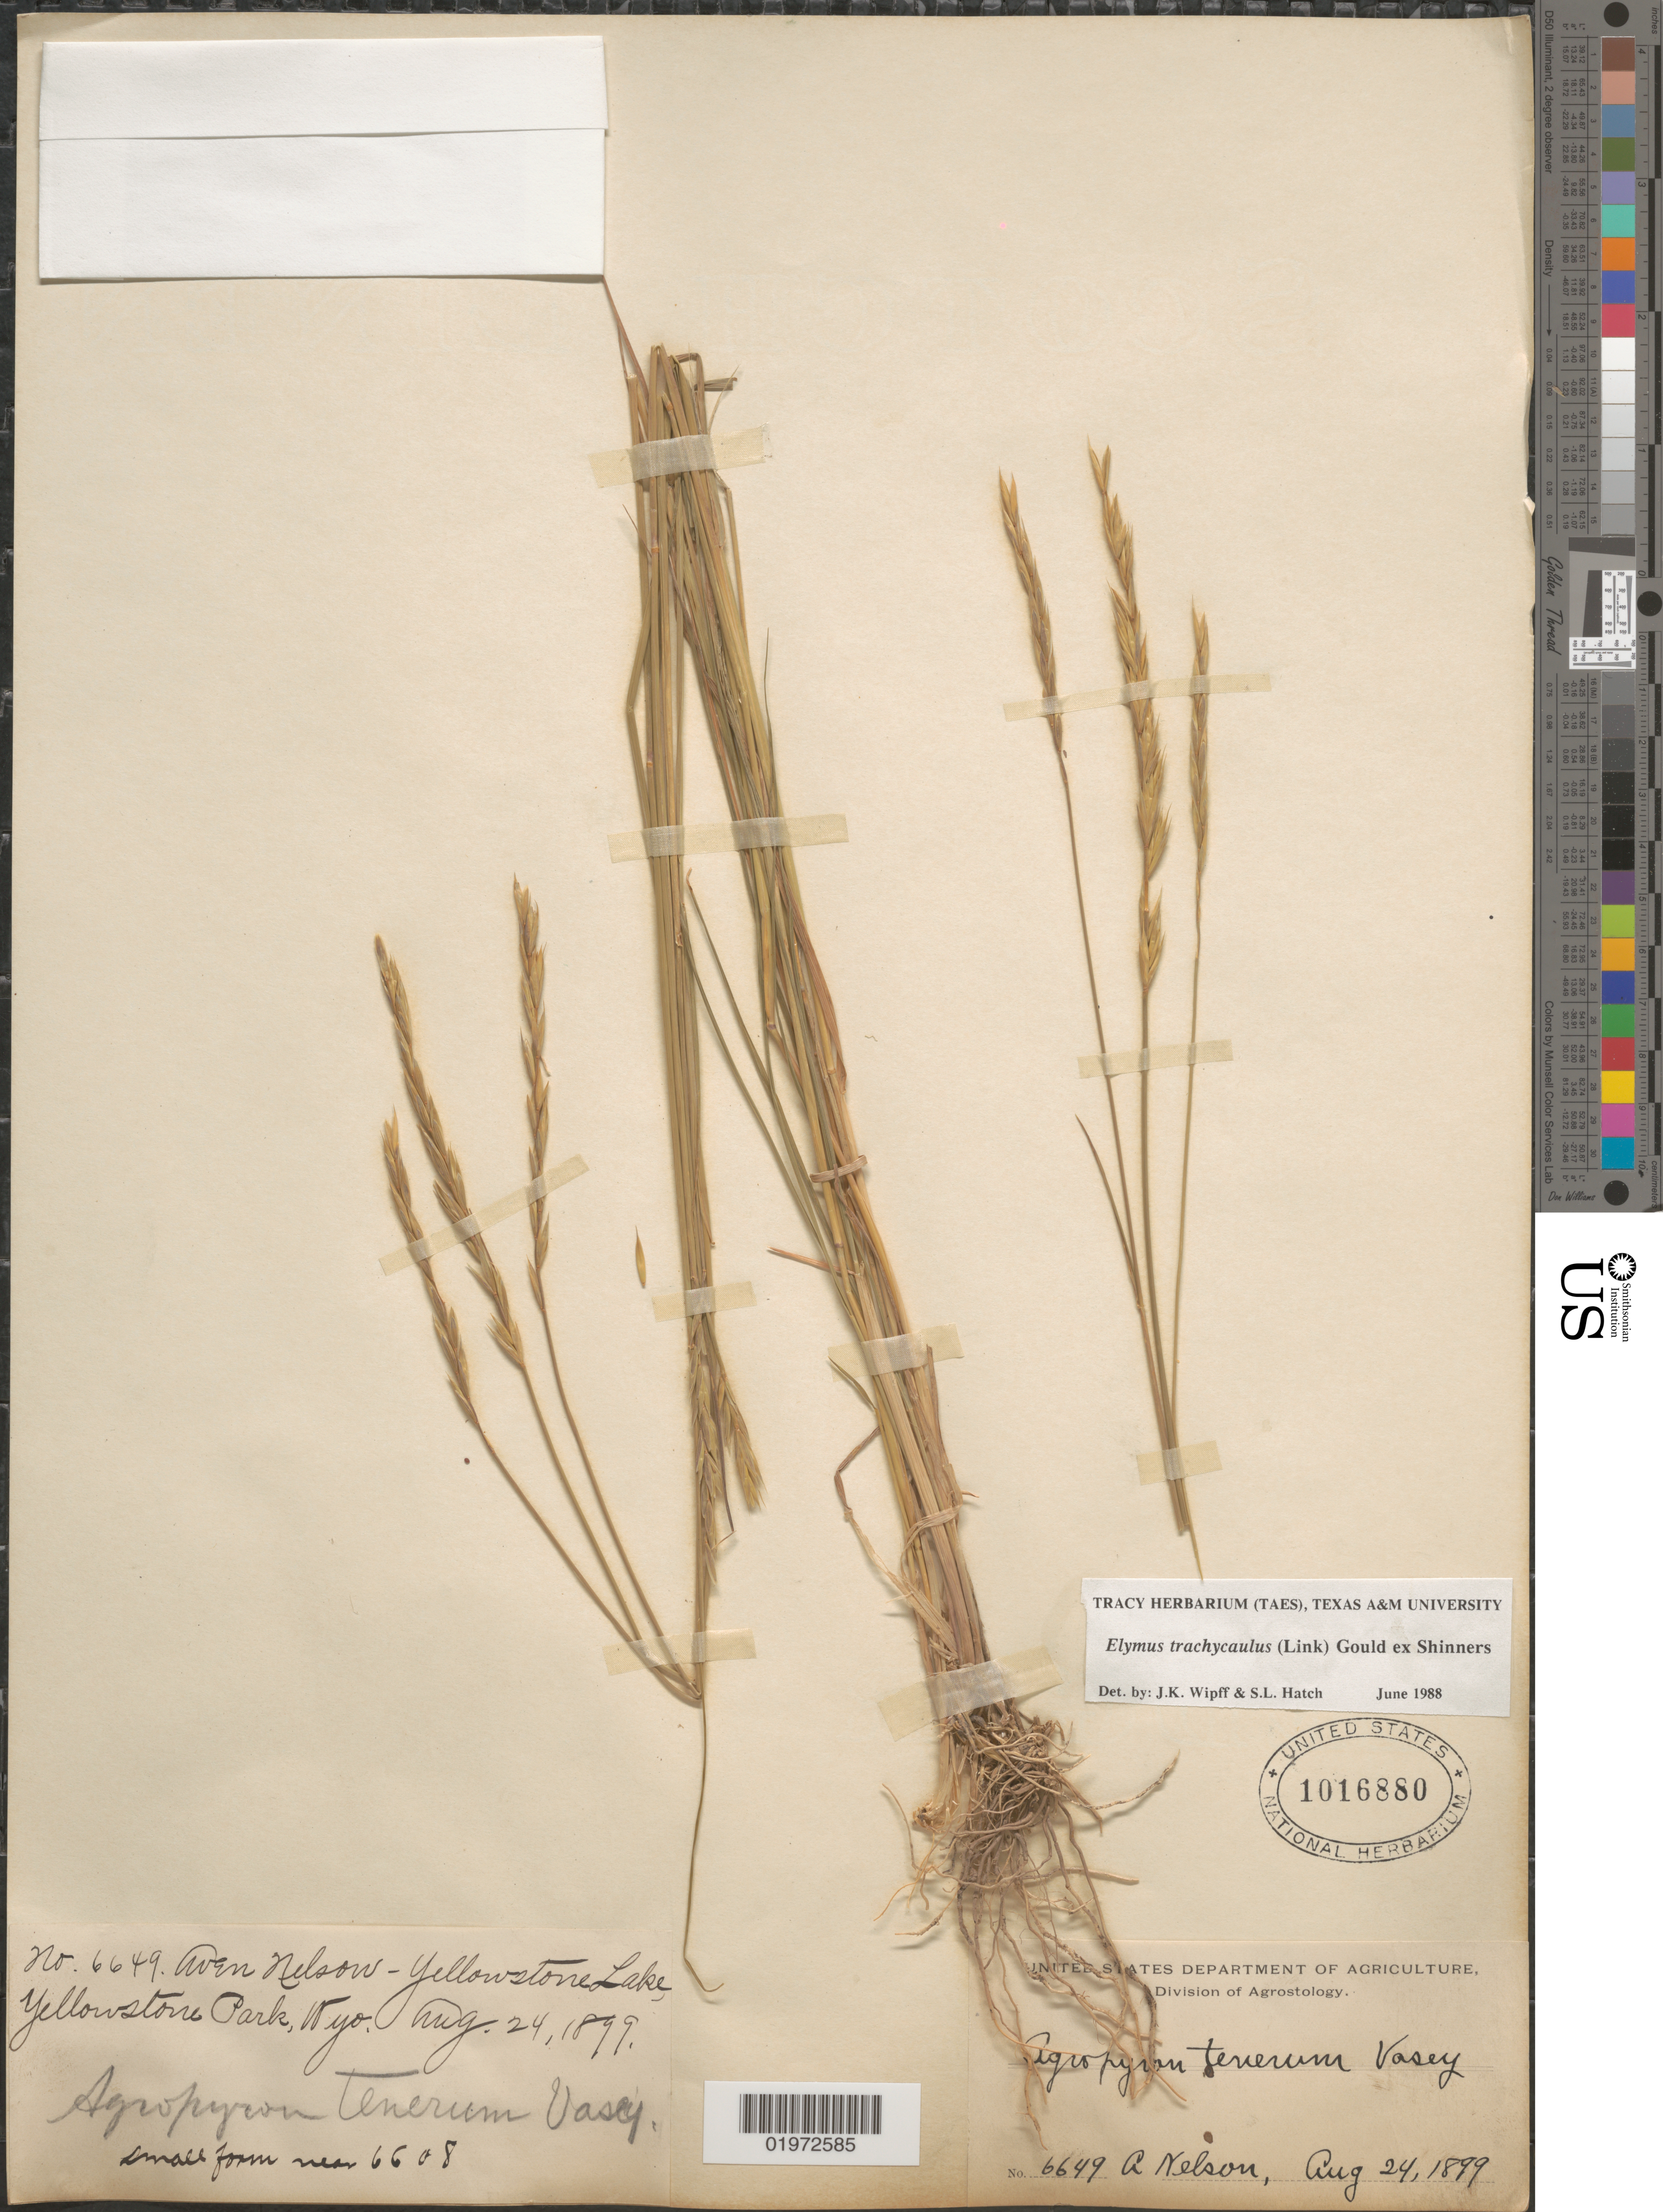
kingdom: Plantae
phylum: Tracheophyta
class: Liliopsida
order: Poales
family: Poaceae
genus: Elymus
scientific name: Elymus trachycaulus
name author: (Link) Gould ex Shinners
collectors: A. Nelson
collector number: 6649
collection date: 1889-08-24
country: United States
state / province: Wyoming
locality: Yellowstone Lake, Yellowstone Park.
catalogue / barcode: US 1016880